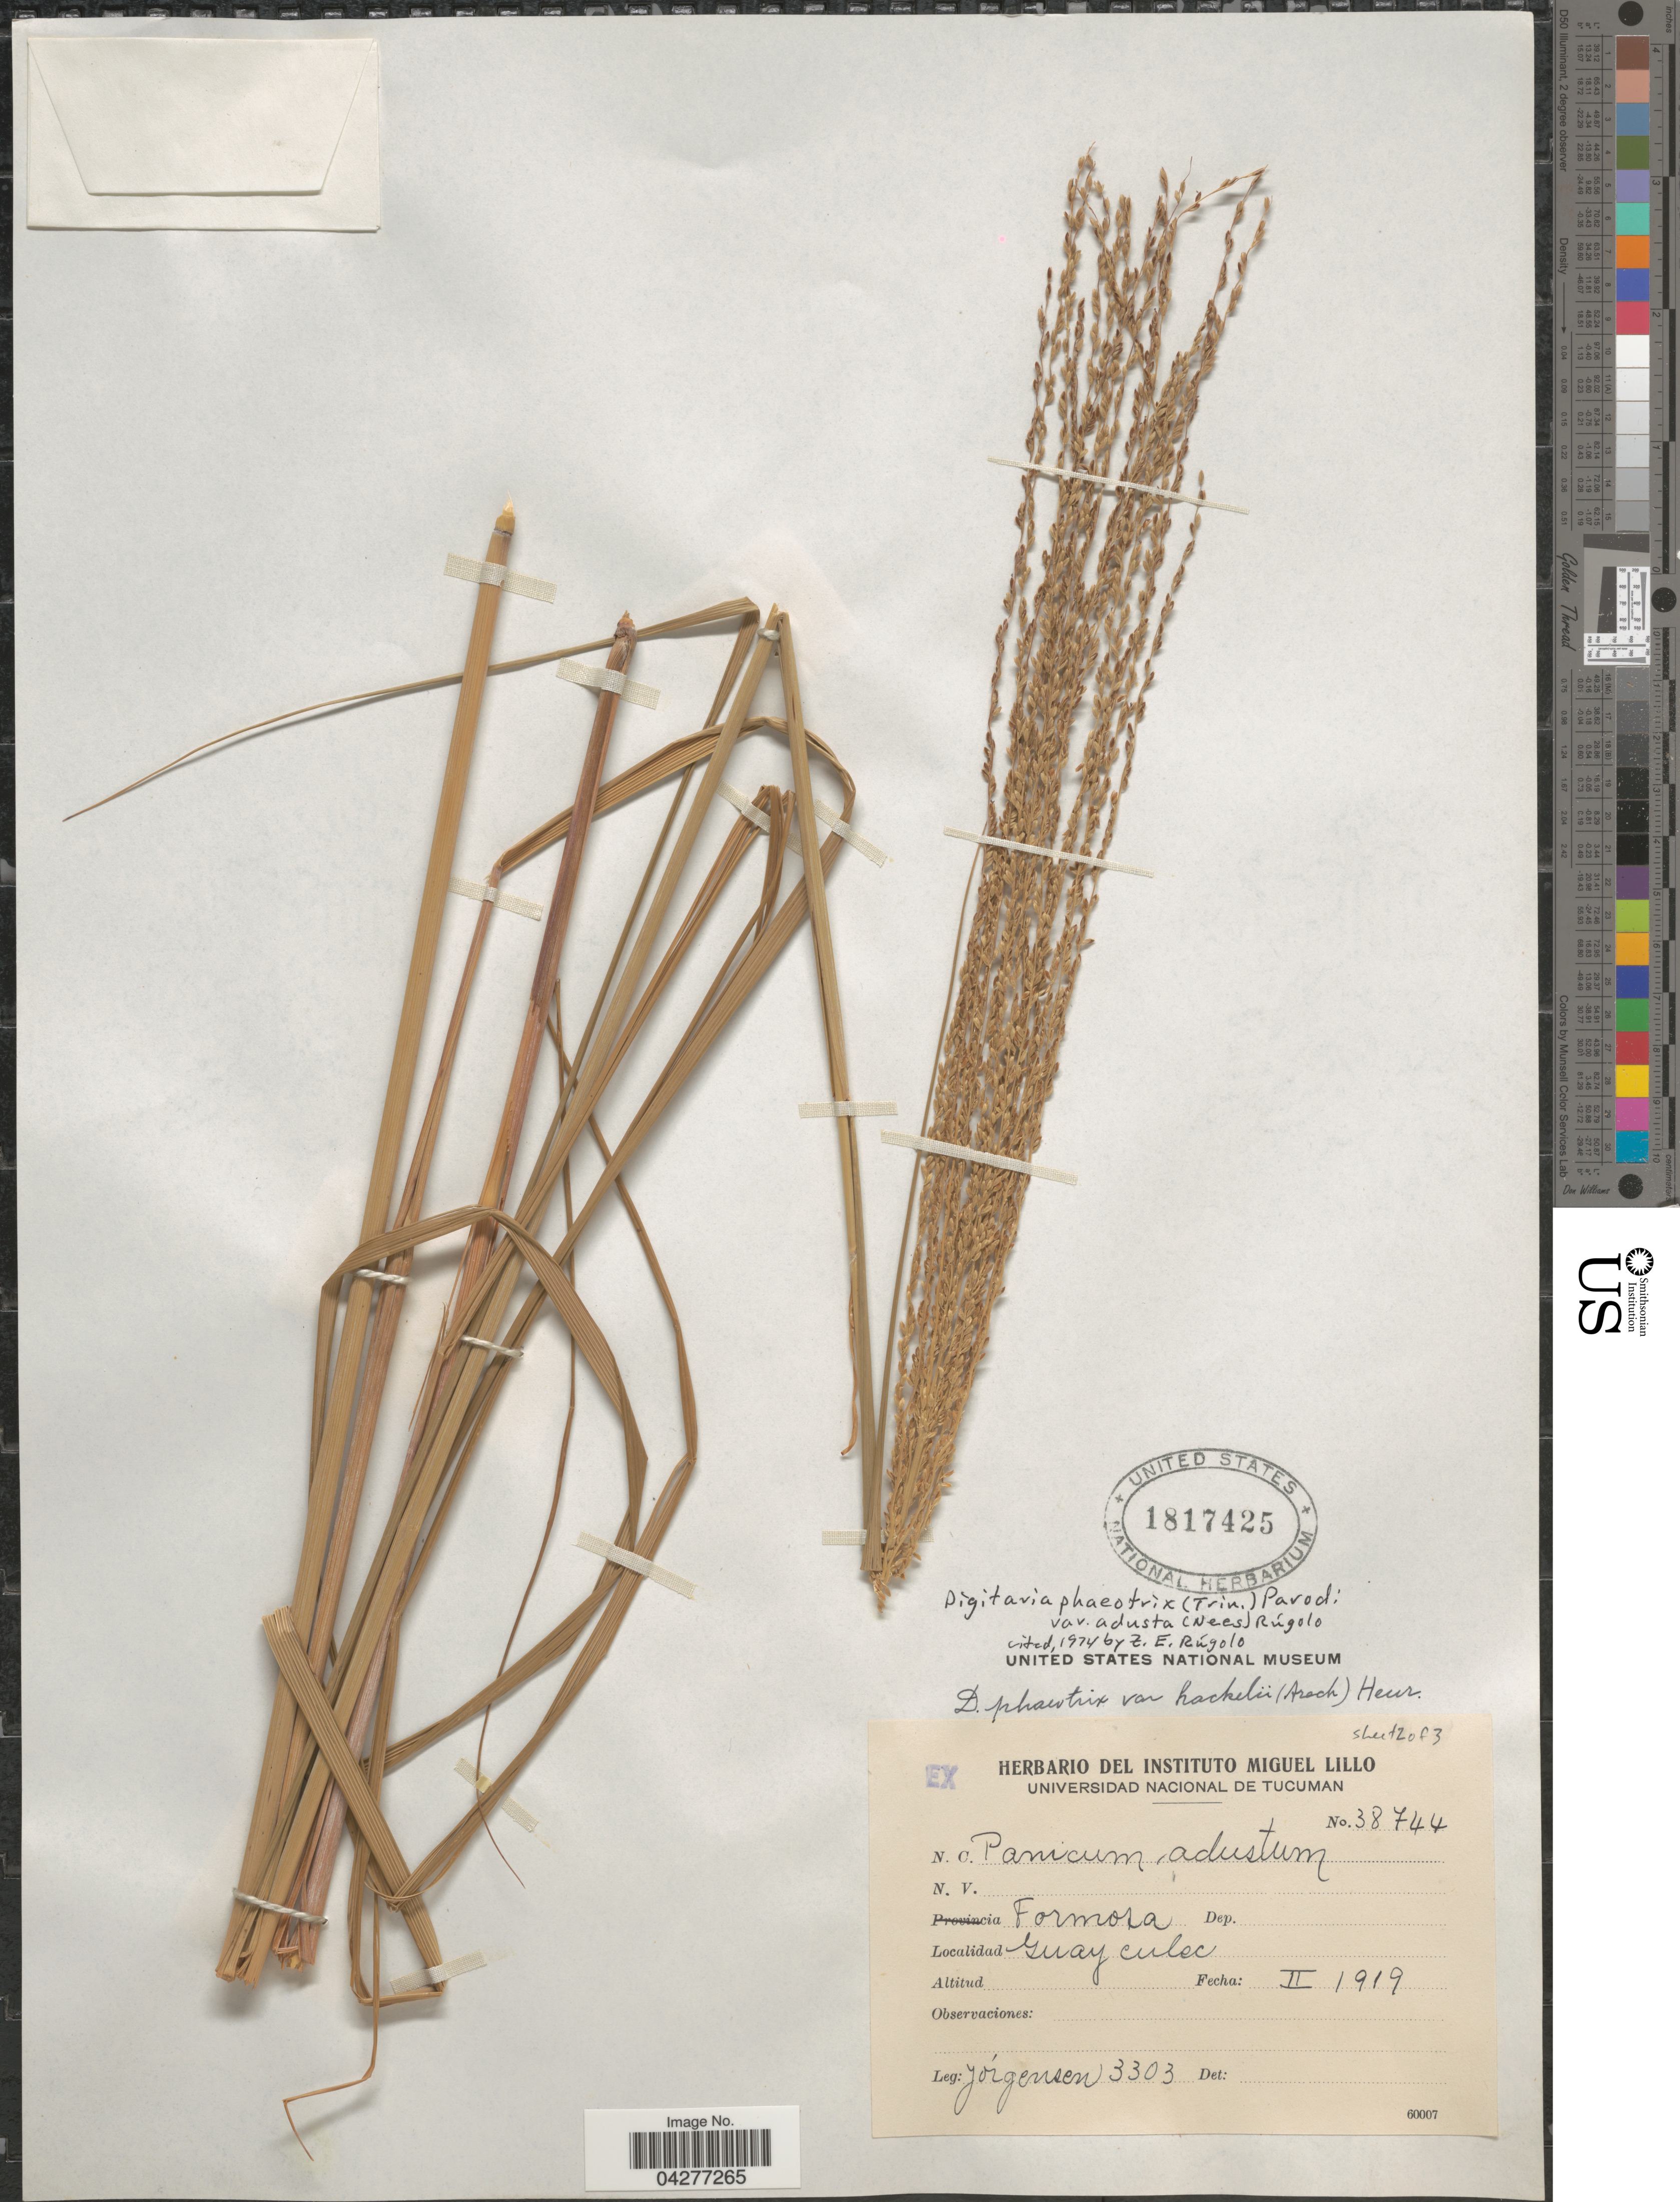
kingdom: Plantae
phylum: Tracheophyta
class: Liliopsida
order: Poales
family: Poaceae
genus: Digitaria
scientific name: Digitaria phaeothrix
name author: (Trin.) Parodi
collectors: Jorgensen, --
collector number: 3303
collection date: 1919-02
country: Argentina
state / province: Formosa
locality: Guayculec.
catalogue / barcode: US 1817425